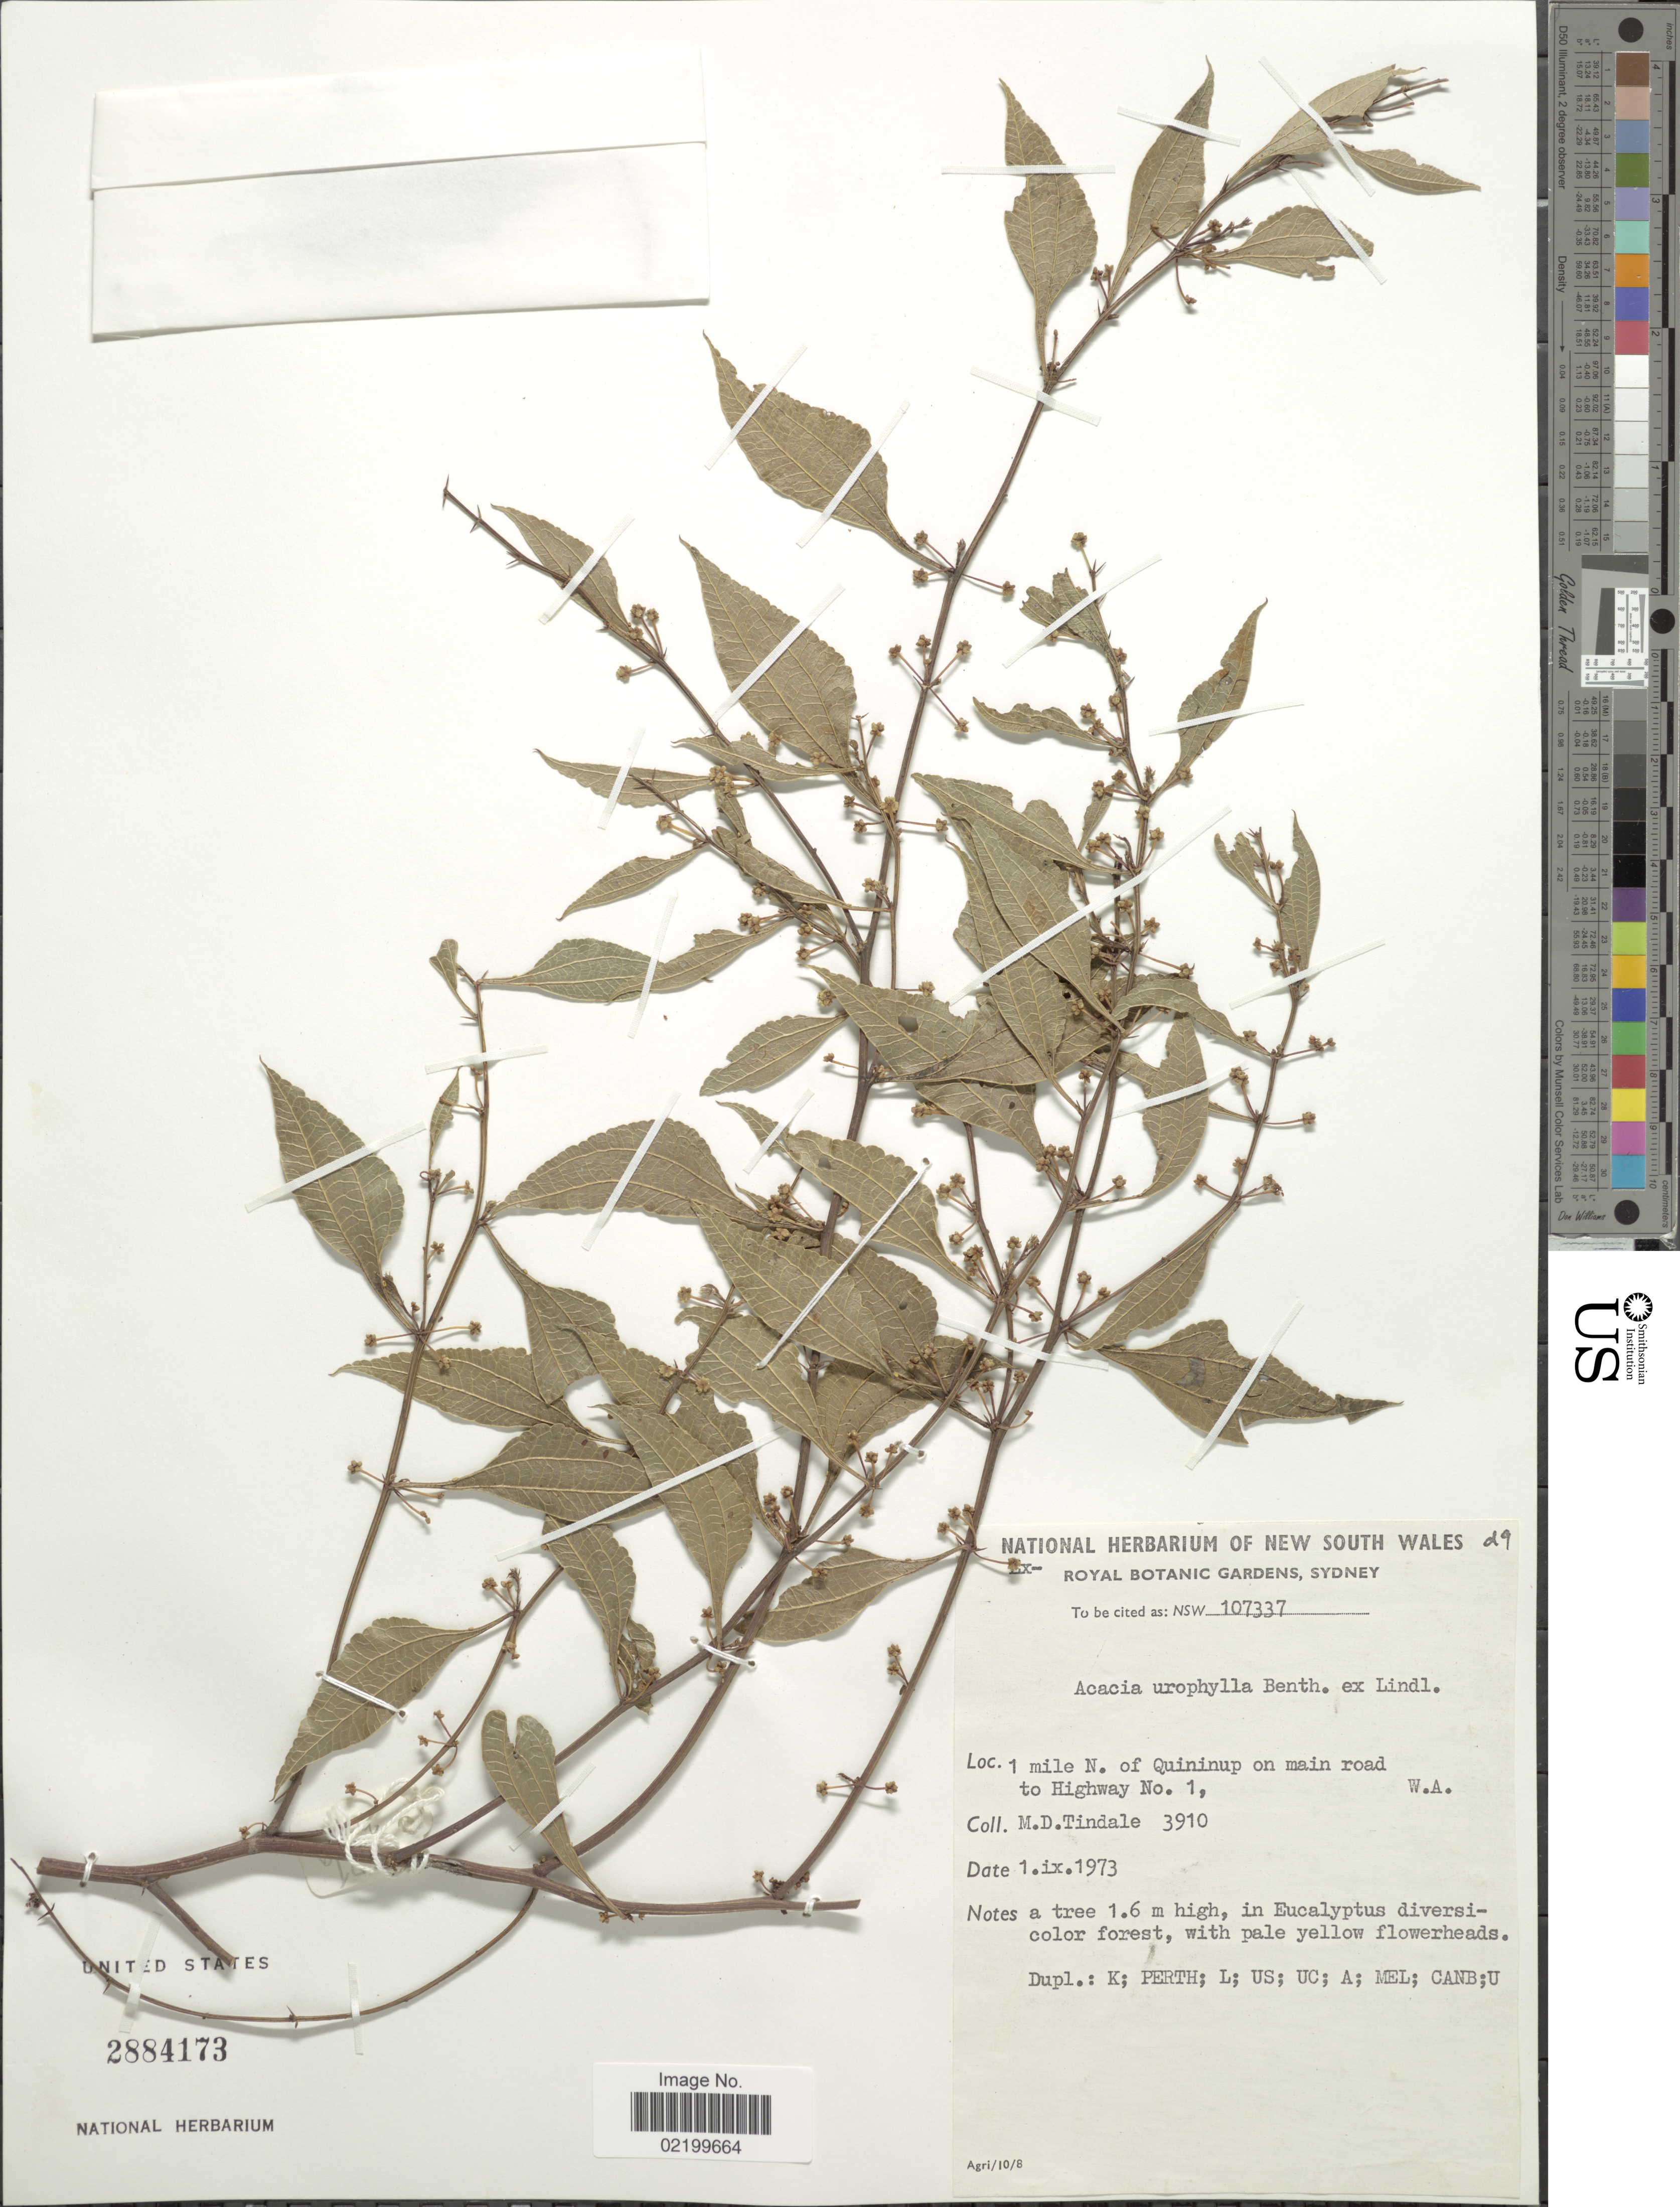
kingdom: Plantae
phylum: Tracheophyta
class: Magnoliopsida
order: Fabales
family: Fabaceae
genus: Acacia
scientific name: Acacia urophylla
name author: Benth.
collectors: M. D. Tindale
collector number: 3910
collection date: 1973-09-01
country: Australia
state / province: Western Australia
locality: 1 mile N. of Quiniup on main road to Highway No. 1. W.A.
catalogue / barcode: US 2884173